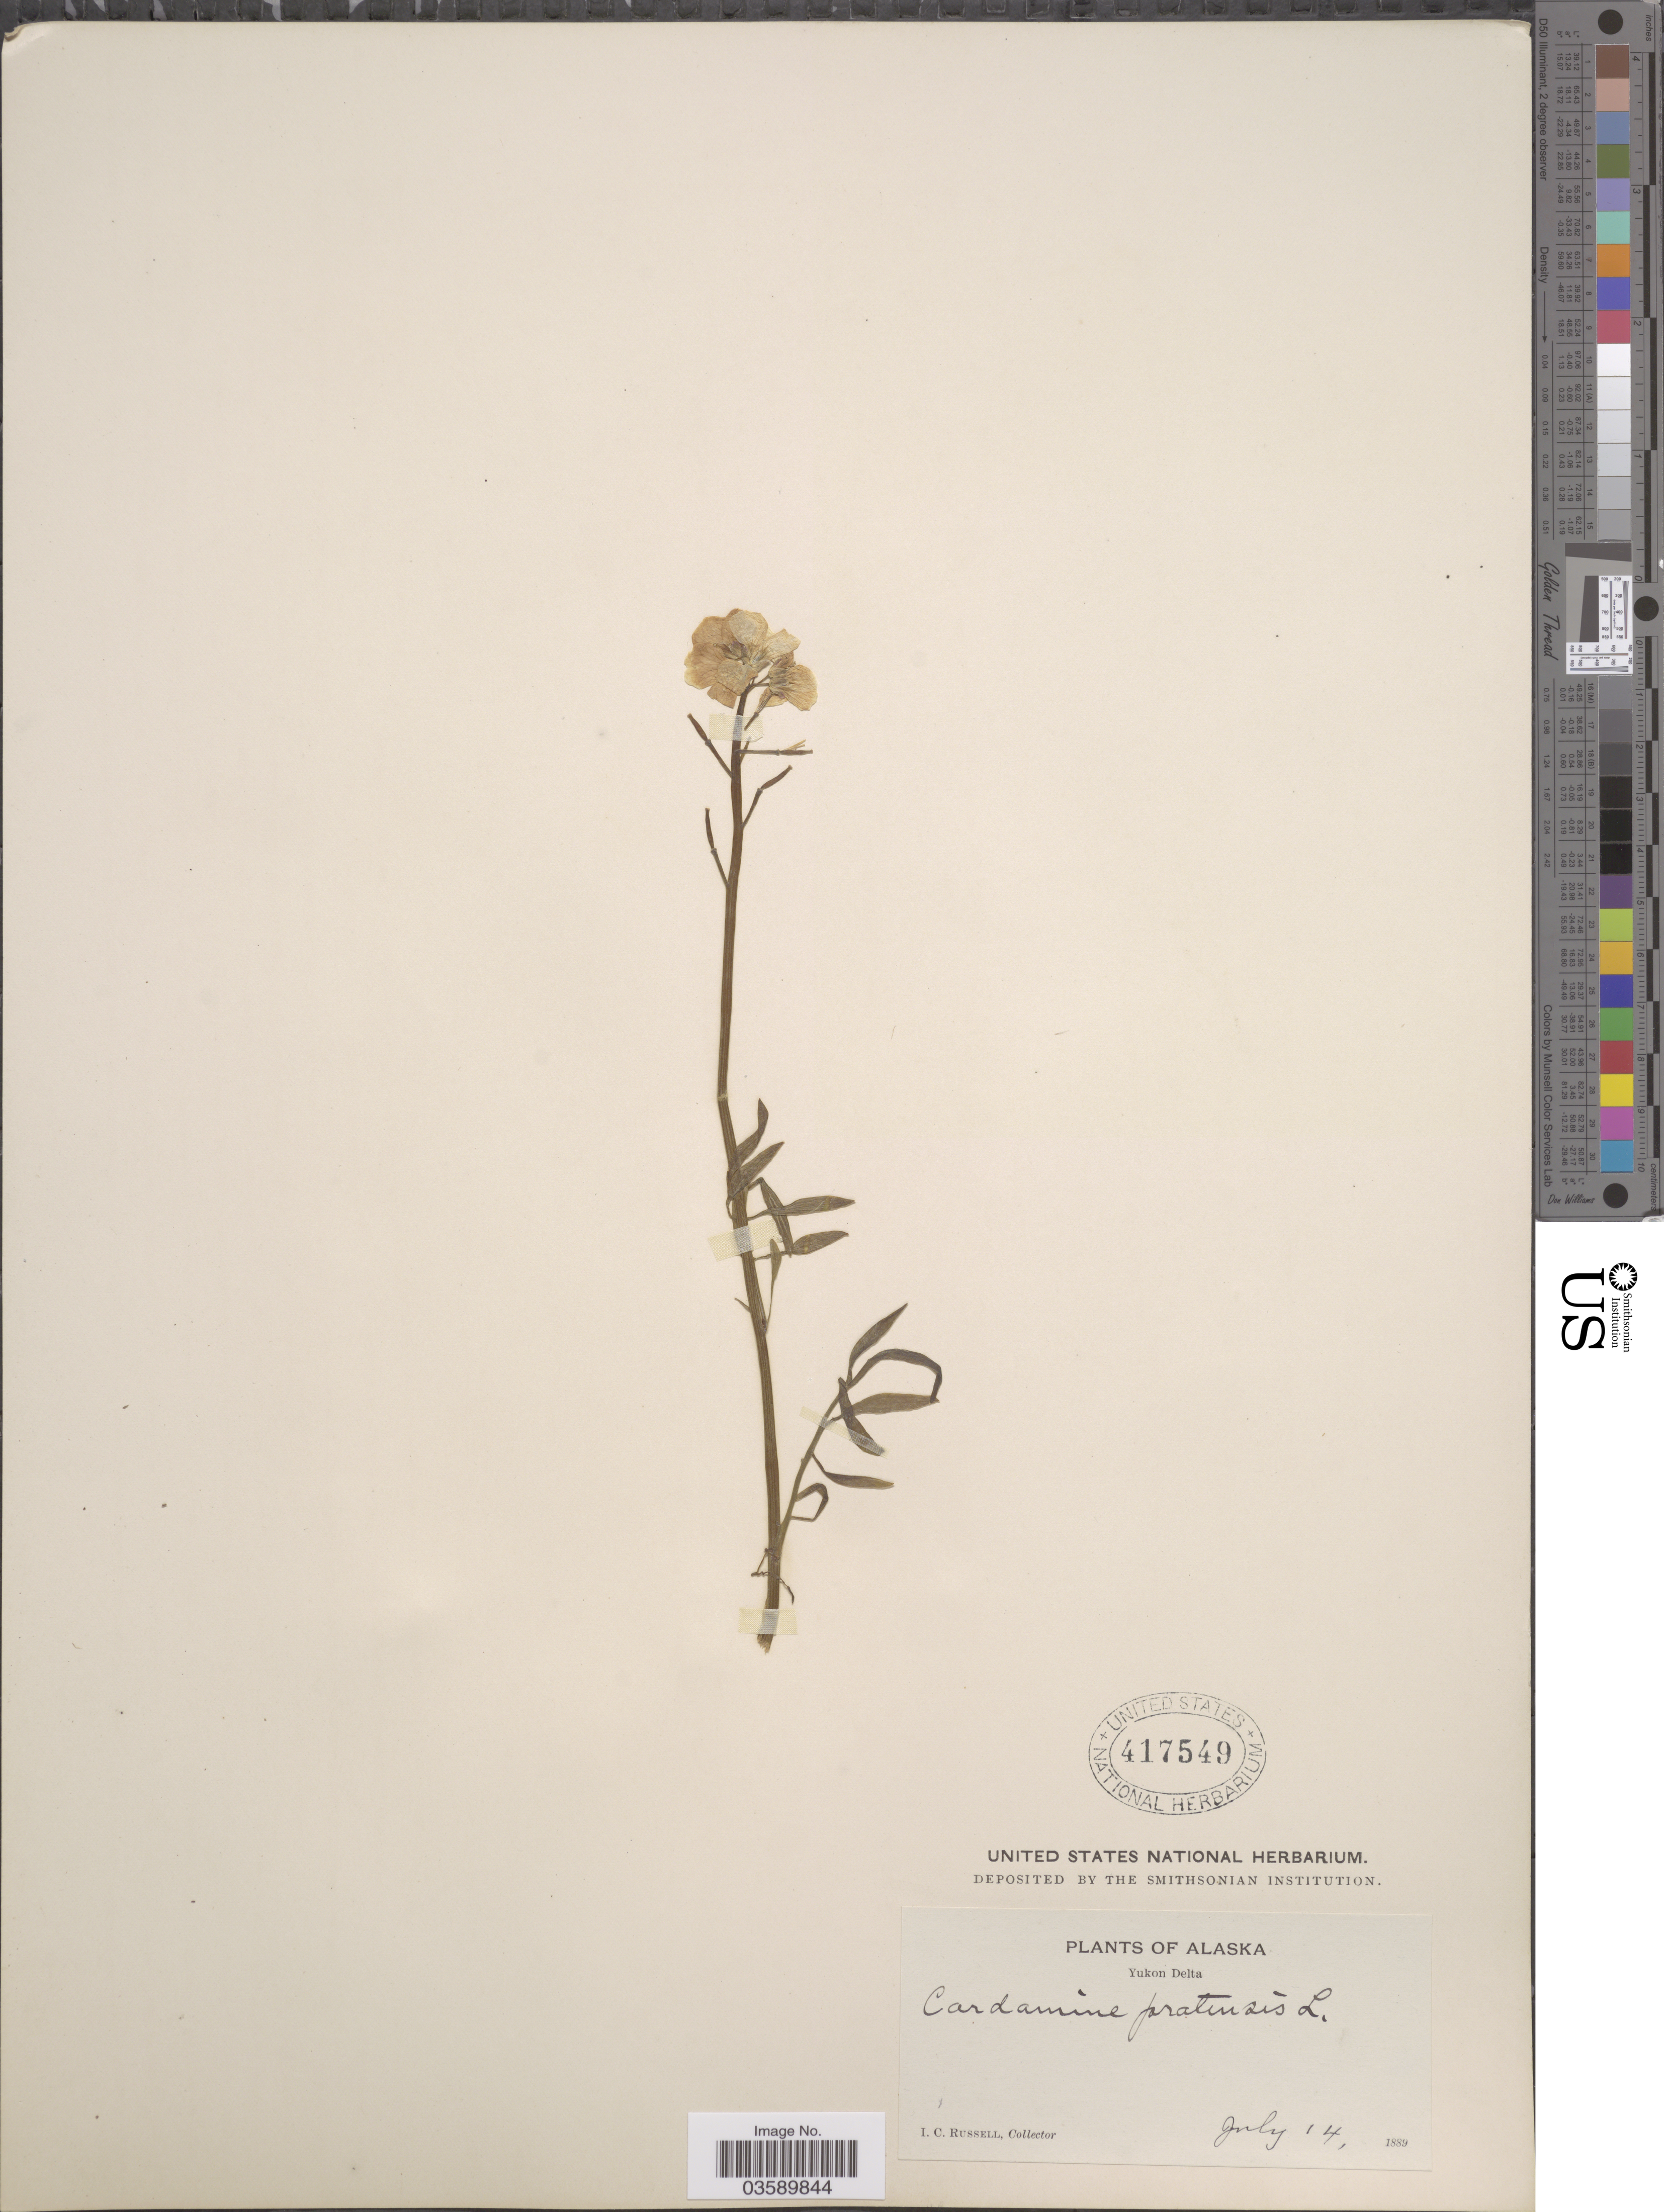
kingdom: Plantae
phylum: Tracheophyta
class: Magnoliopsida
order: Brassicales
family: Brassicaceae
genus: Cardamine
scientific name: Cardamine pratensis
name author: L.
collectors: I. C. Russell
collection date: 1889-07-14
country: United States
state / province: Alaska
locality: Yukon Delta.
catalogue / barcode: US 417549